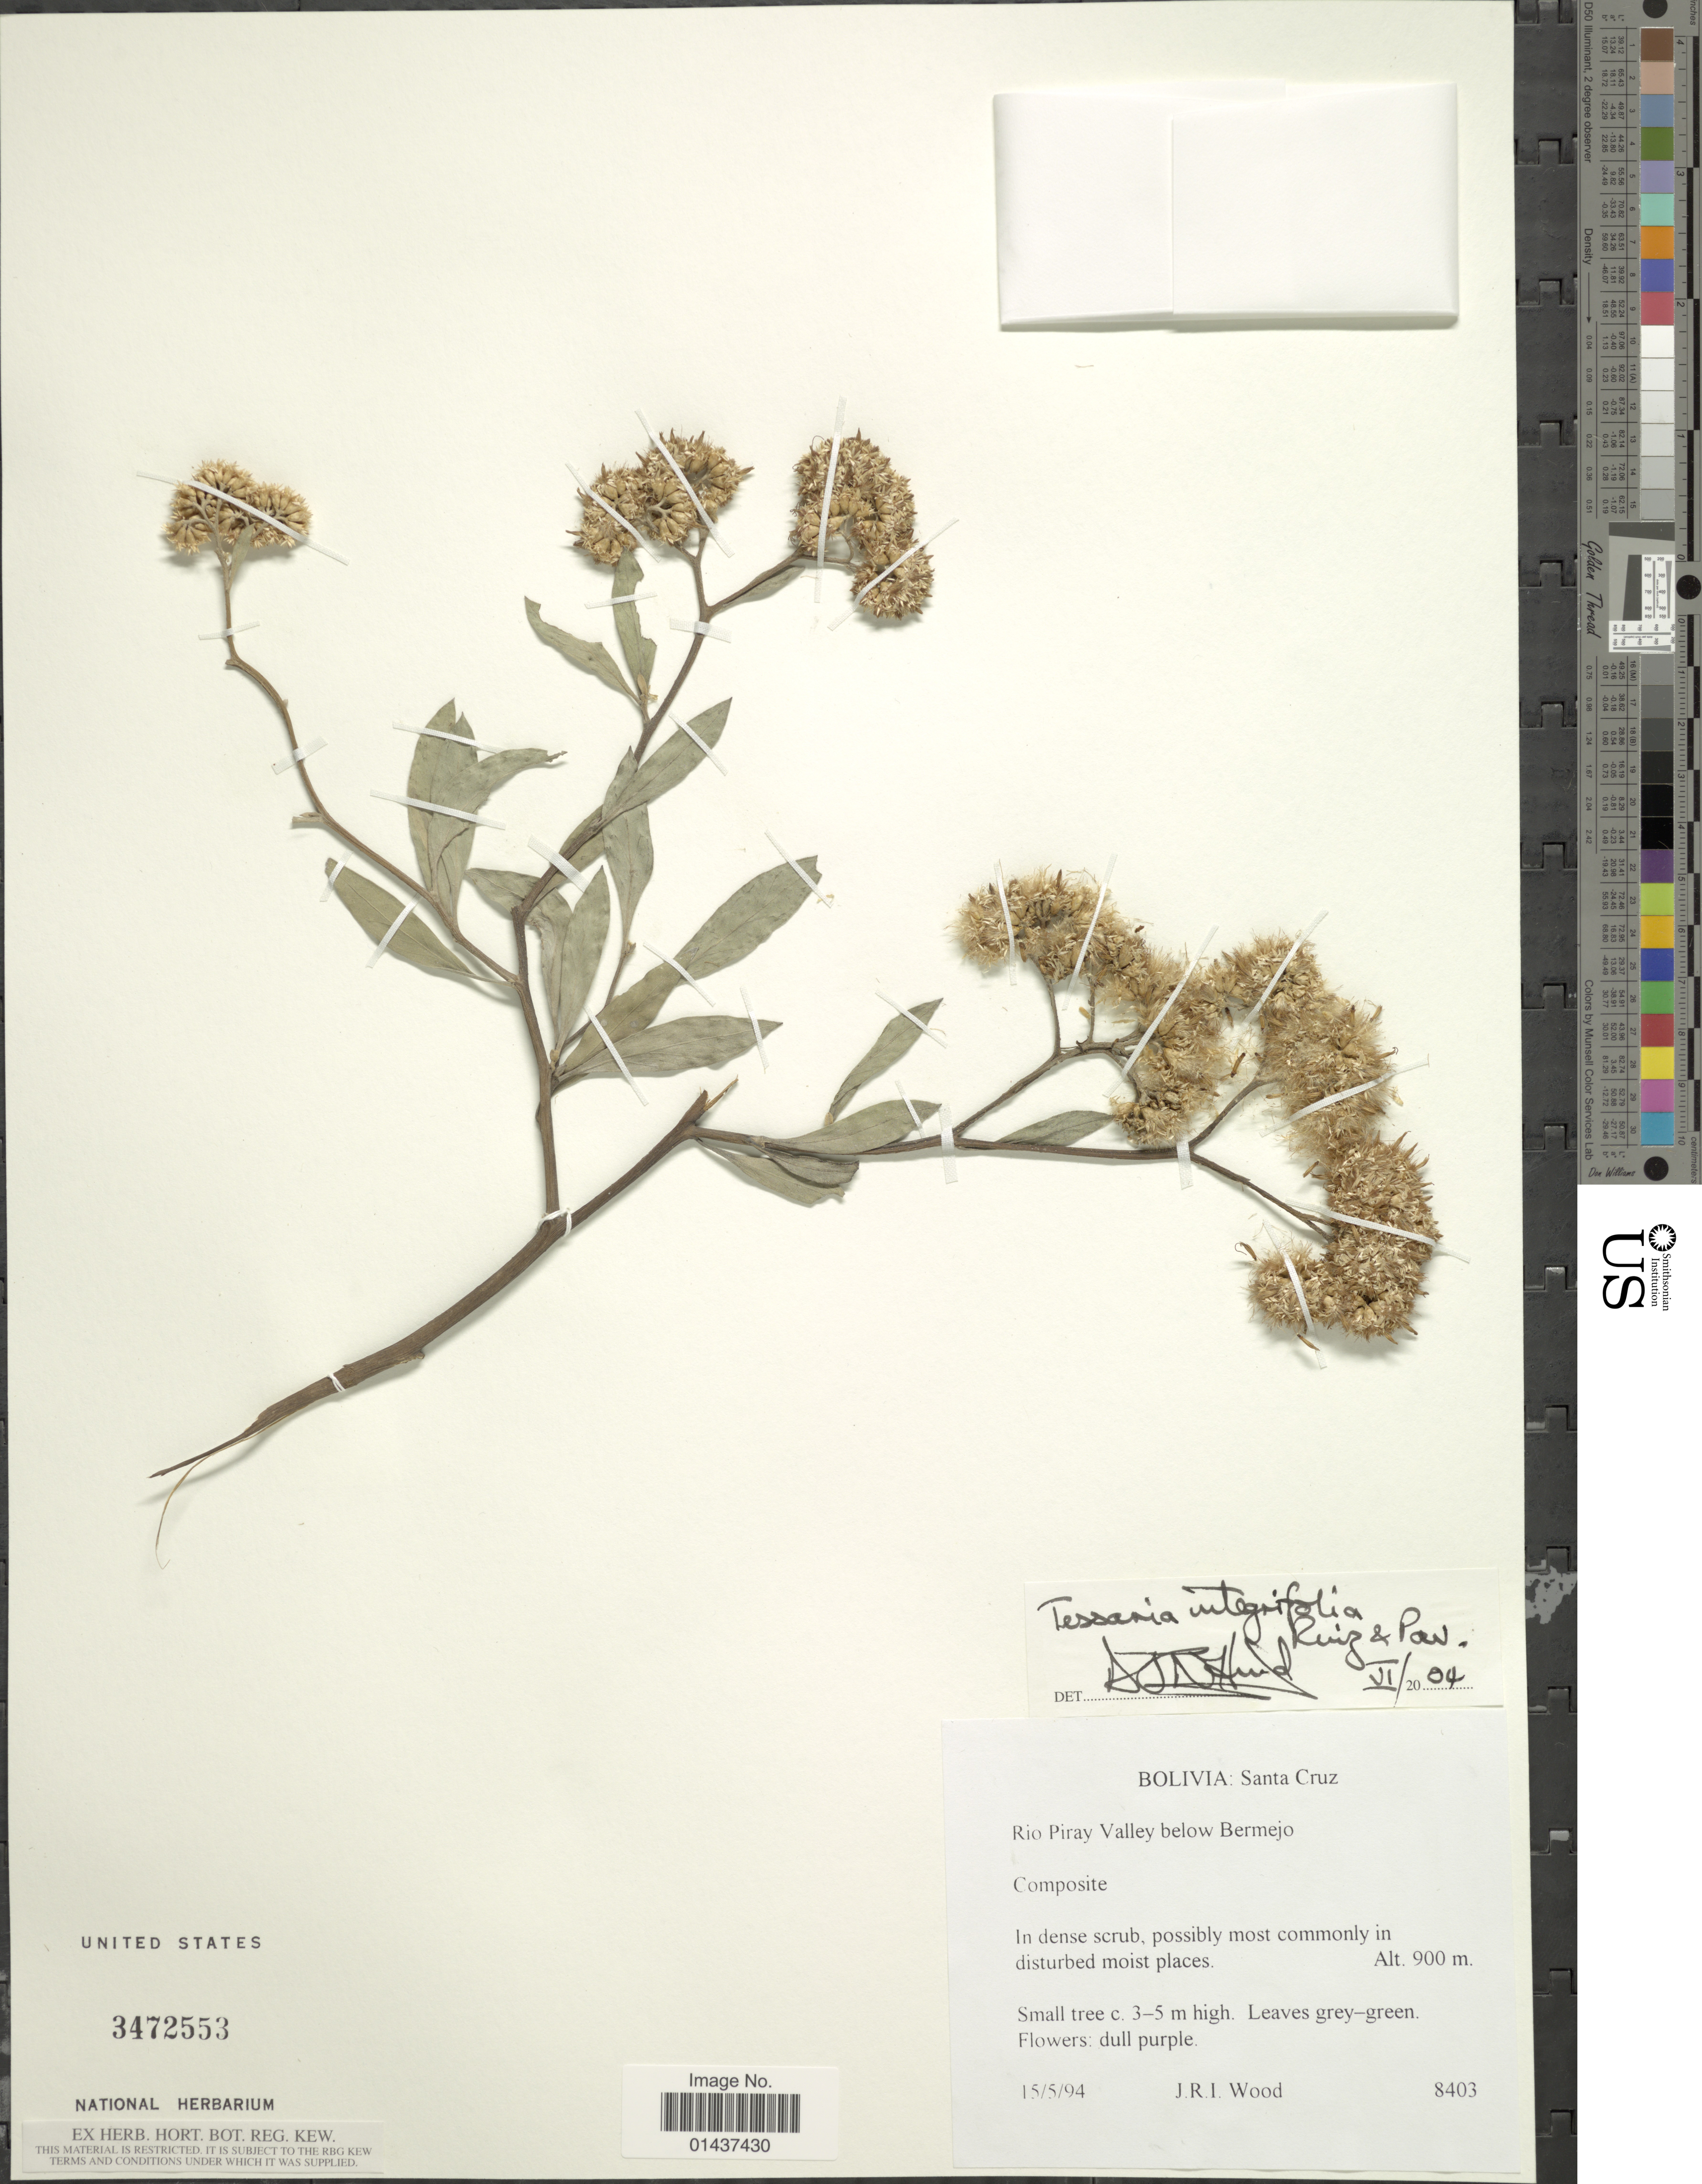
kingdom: Plantae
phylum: Tracheophyta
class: Magnoliopsida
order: Asterales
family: Asteraceae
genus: Tessaria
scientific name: Tessaria integrifolia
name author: Ruiz & Pav.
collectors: J. R. I. Wood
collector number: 8403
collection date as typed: Transcribed d/m/y: 15/5/94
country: Bolivia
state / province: Santa Cruz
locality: Rio Piray Valley below Bermejo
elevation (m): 900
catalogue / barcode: US 3472553